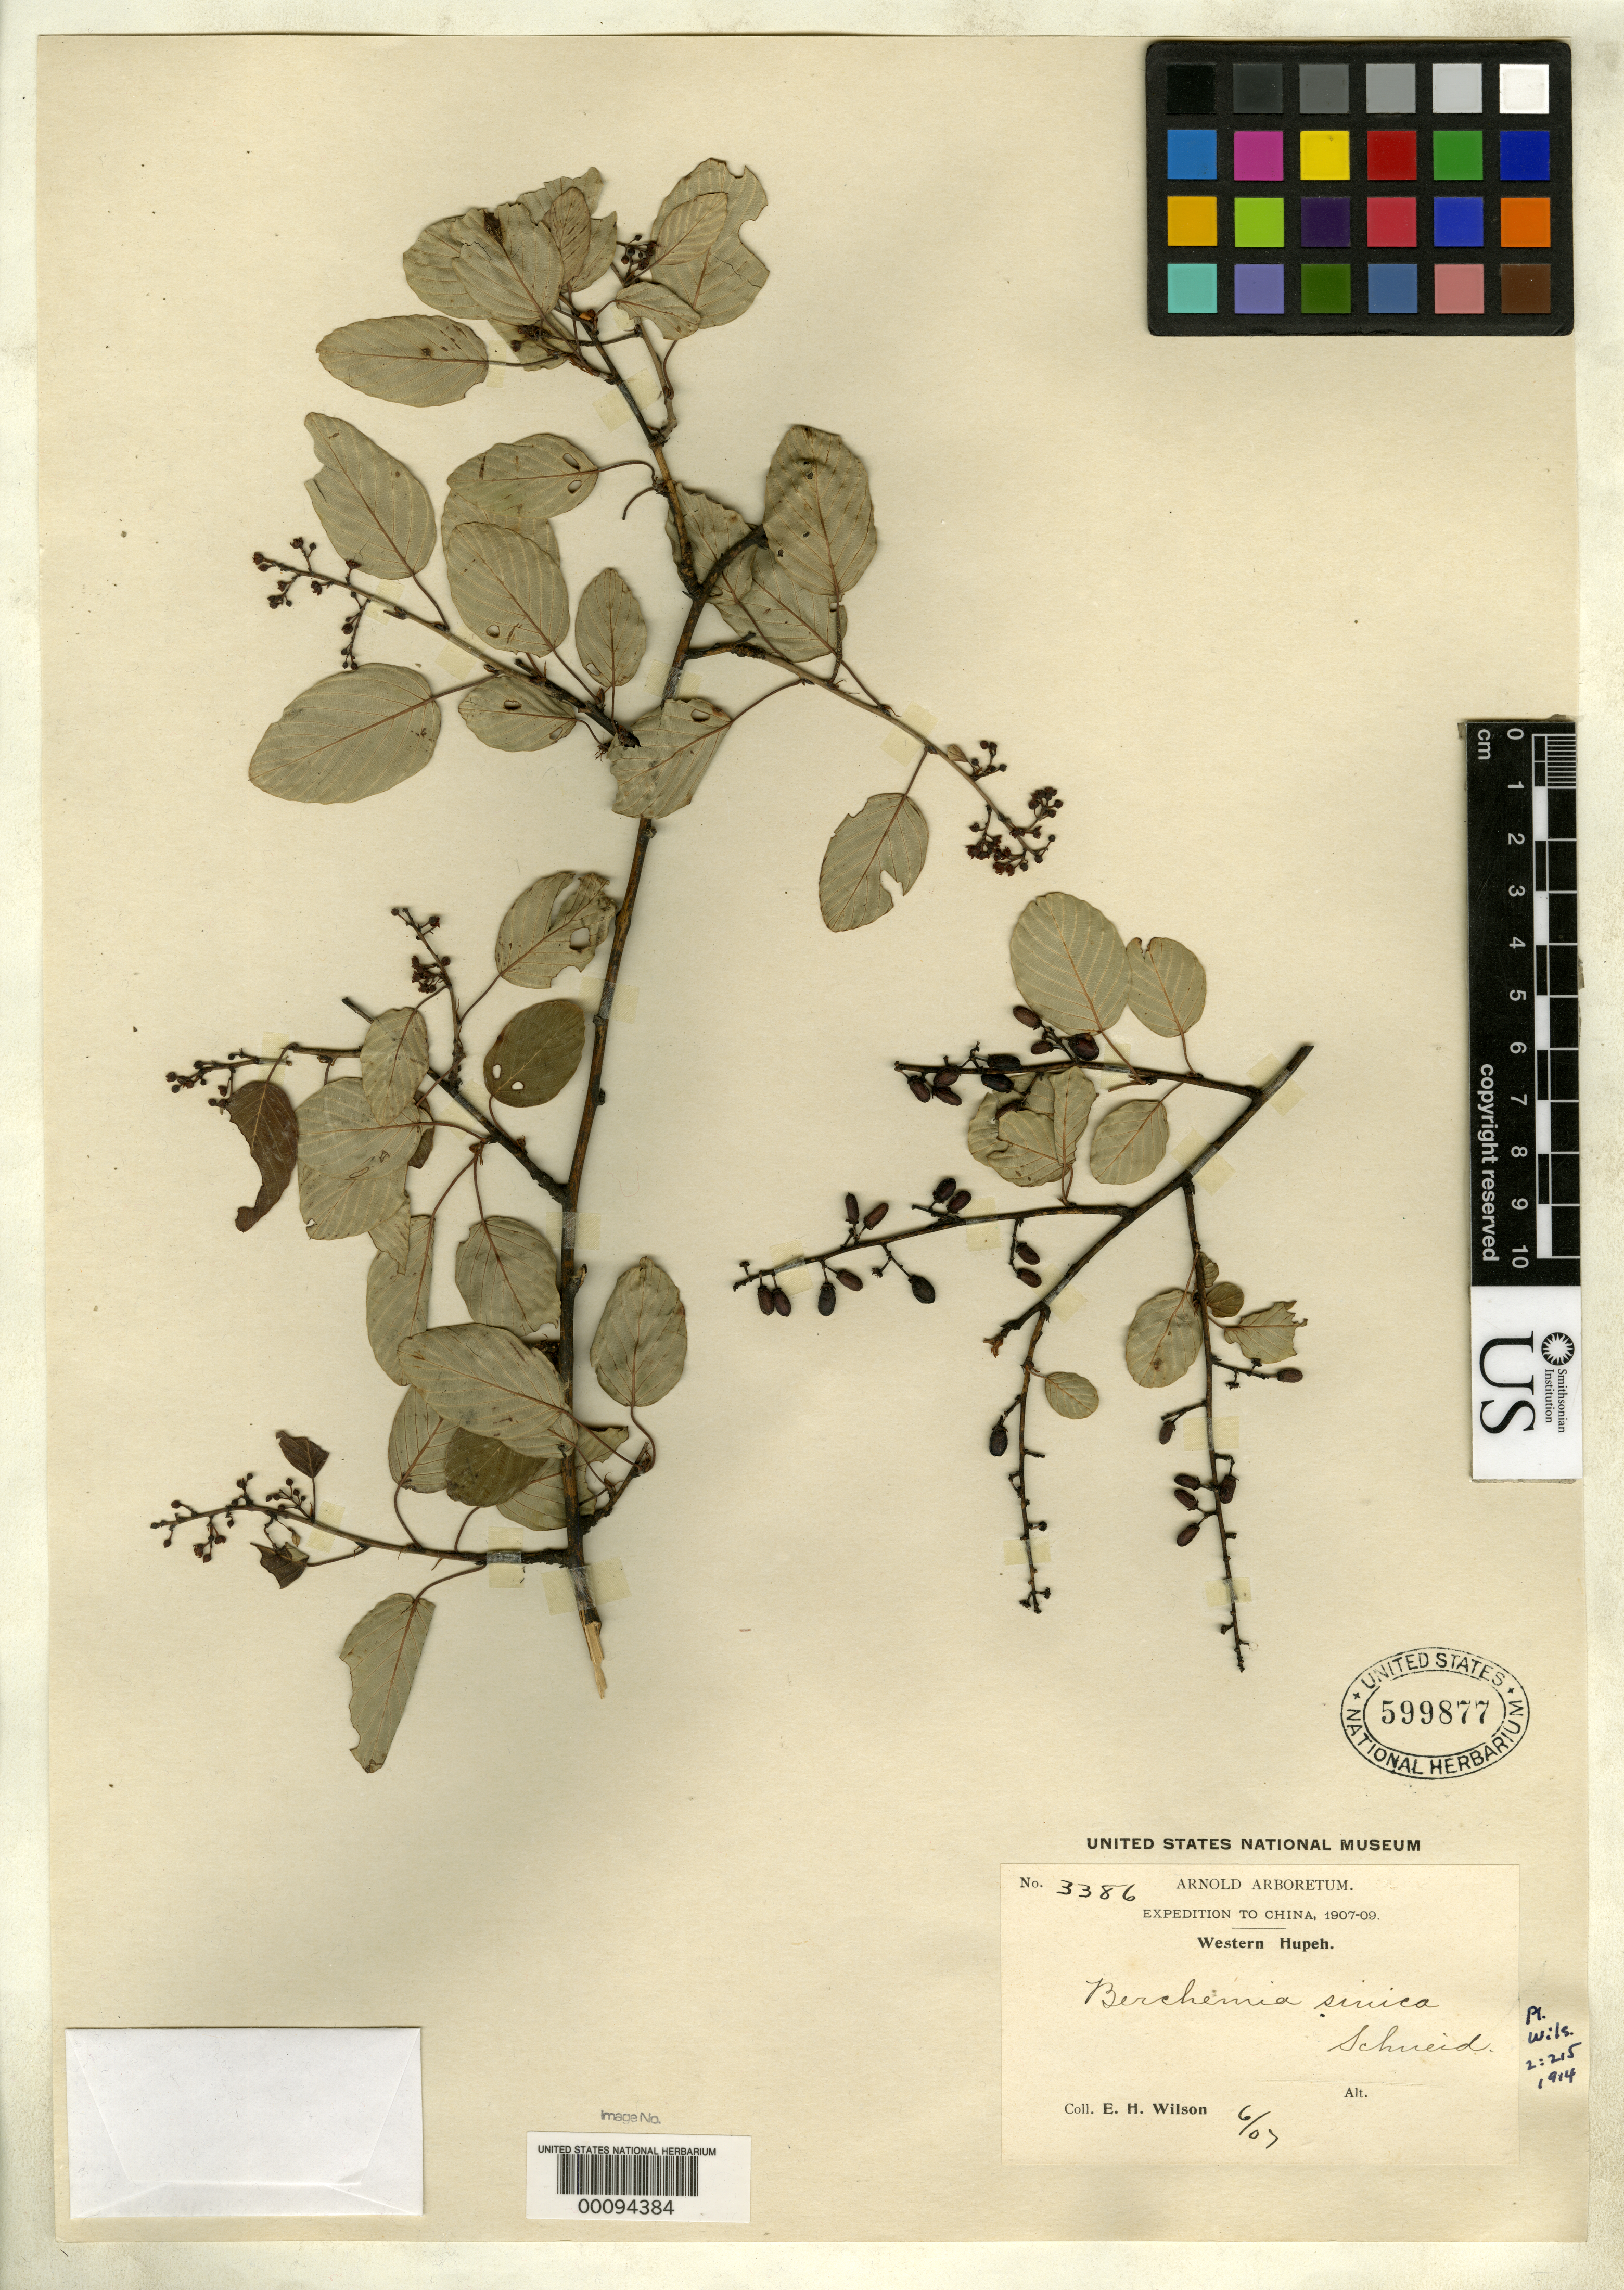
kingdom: Plantae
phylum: Tracheophyta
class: Magnoliopsida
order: Rosales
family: Rhamnaceae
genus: Berchemia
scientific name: Berchemia sinica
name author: C.K. Schneid. in Sarg.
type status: Isotype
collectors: E. H. Wilson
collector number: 3386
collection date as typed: Jun 1907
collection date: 1907-06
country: China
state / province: Hubei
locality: Hsing-shan Hsien.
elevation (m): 300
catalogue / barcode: US 599877